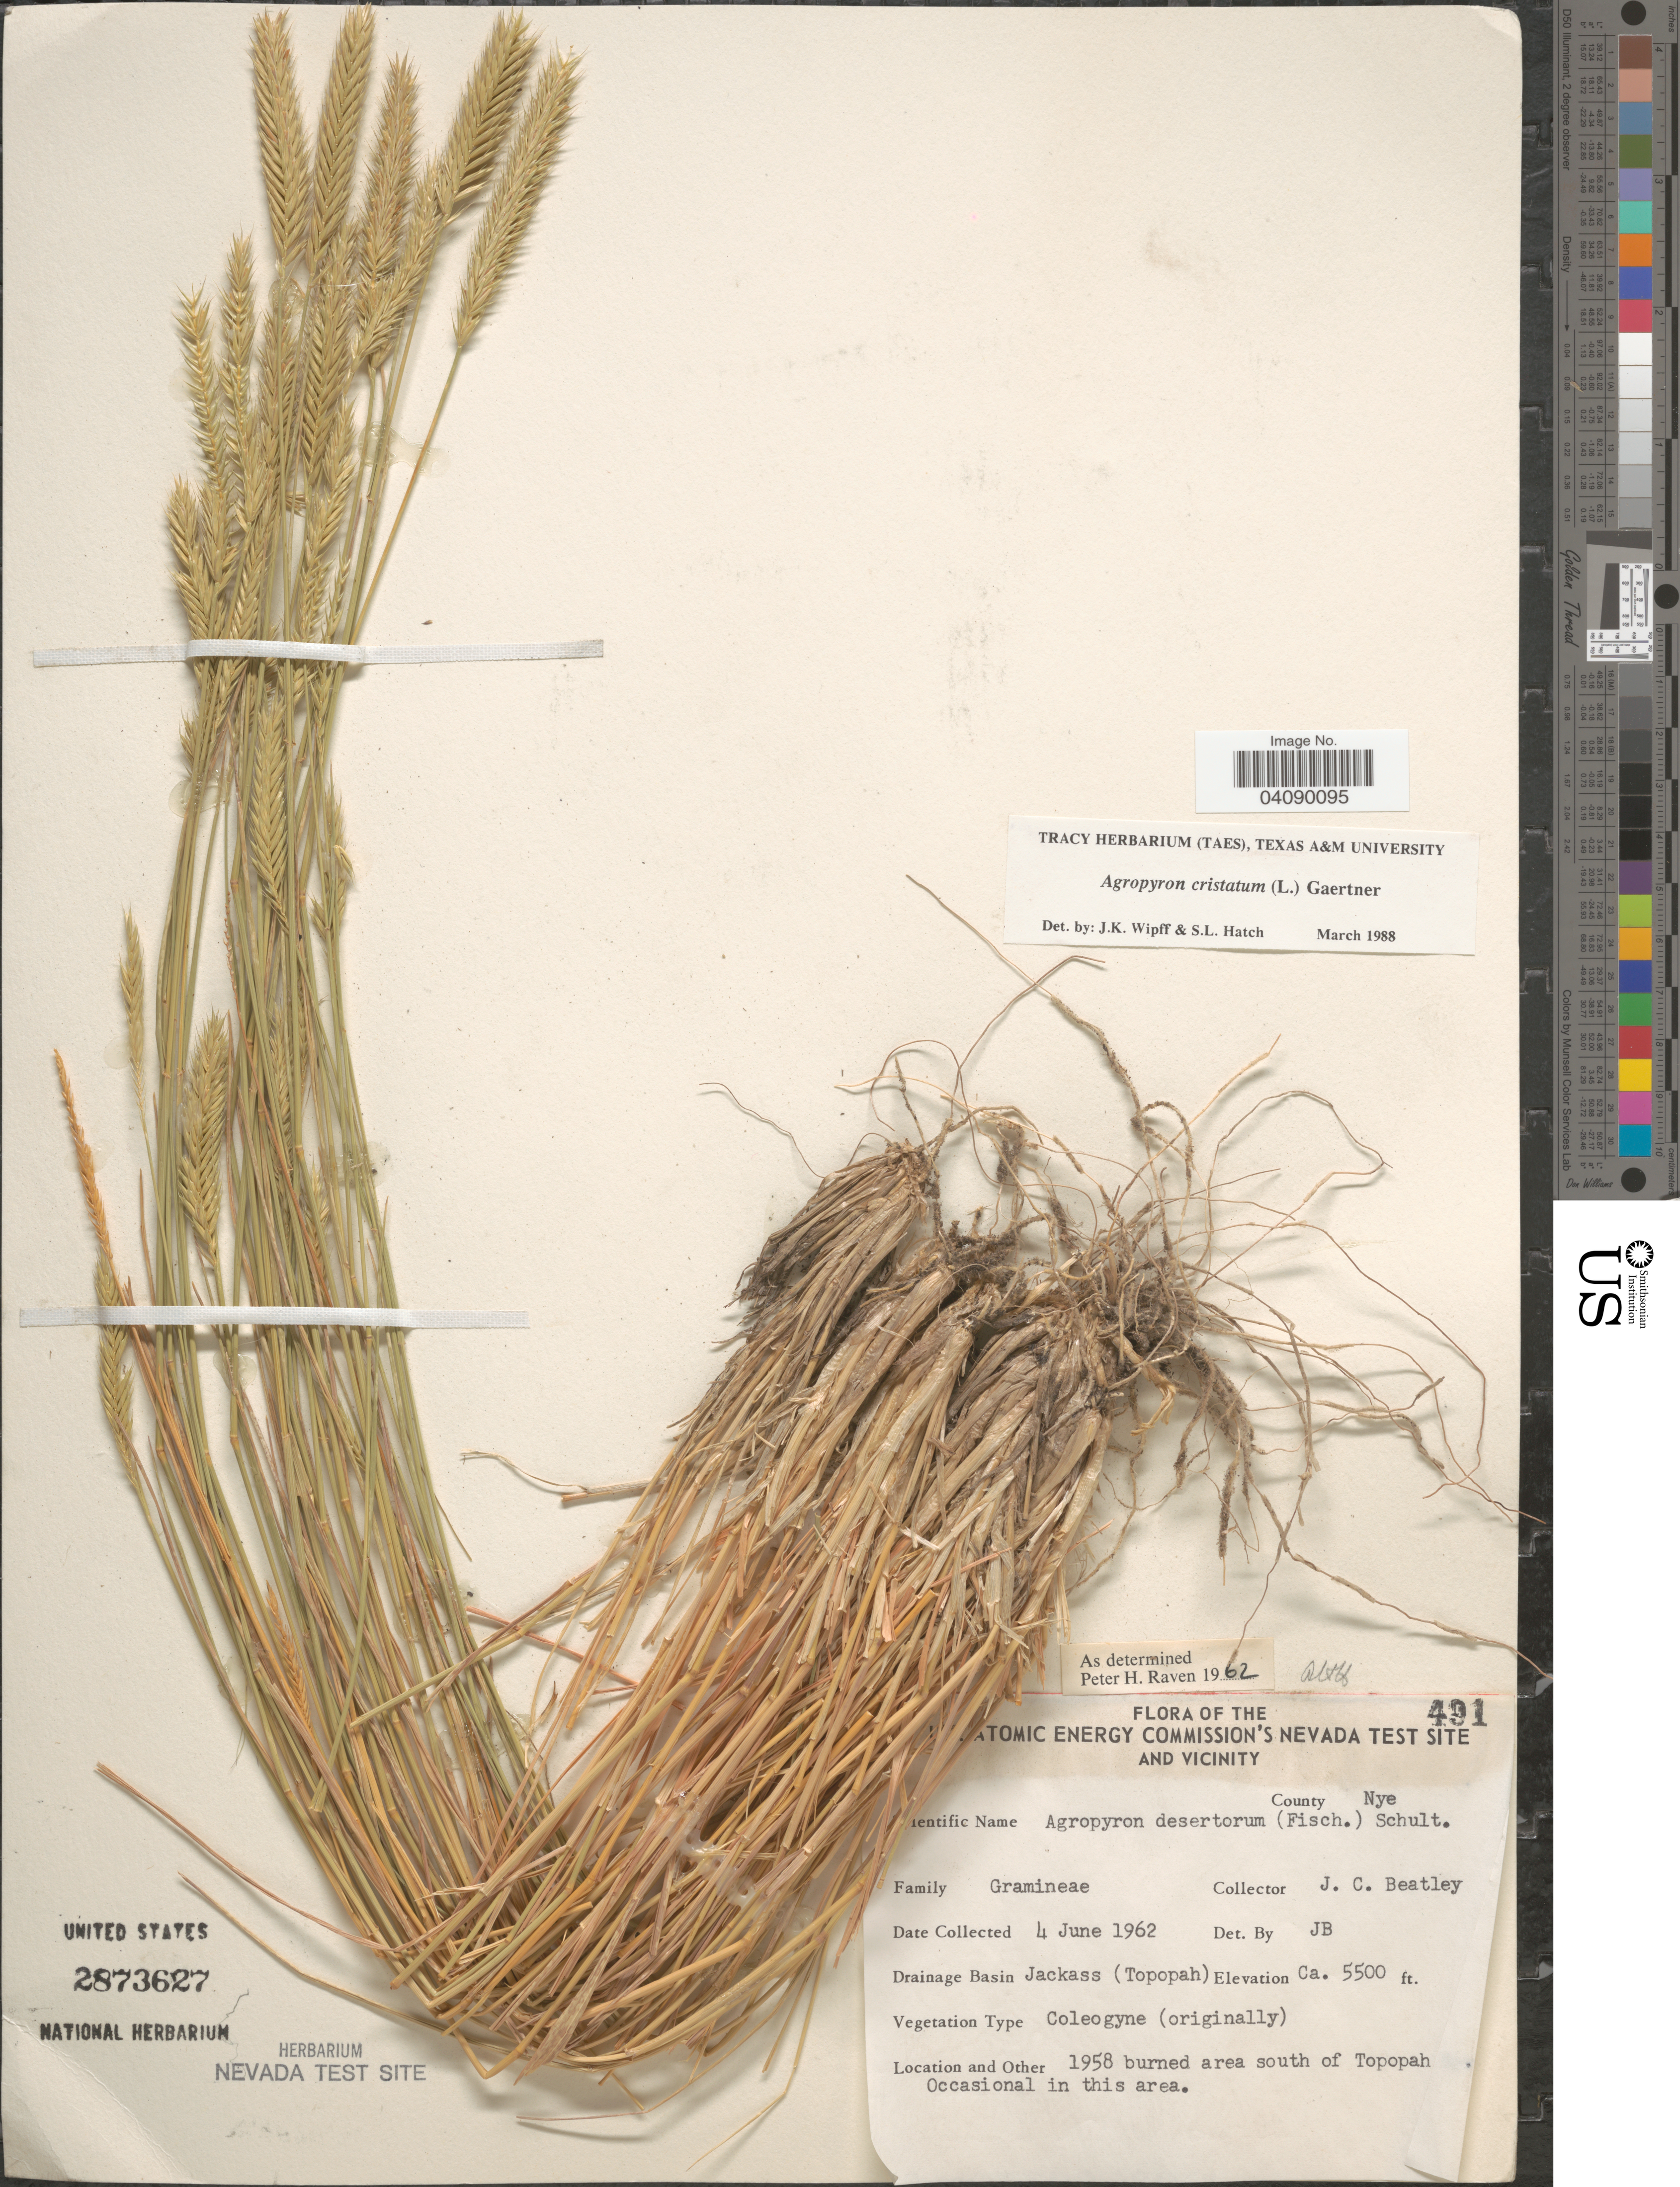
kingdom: Plantae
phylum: Tracheophyta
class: Liliopsida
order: Poales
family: Poaceae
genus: Agropyron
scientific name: Agropyron cristatum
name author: (L.) Gaertn.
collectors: J. C. Beatley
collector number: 491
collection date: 1962-06-04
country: United States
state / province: Nevada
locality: U.S.A. Atomic Energy Commission's Nevada Test Site and Vicinity. County Nye. Drainage Basin Jackass (Topopah). 1958 burned area south of Topopah. Occasional in this area.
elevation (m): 1676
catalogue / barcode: US 2873627